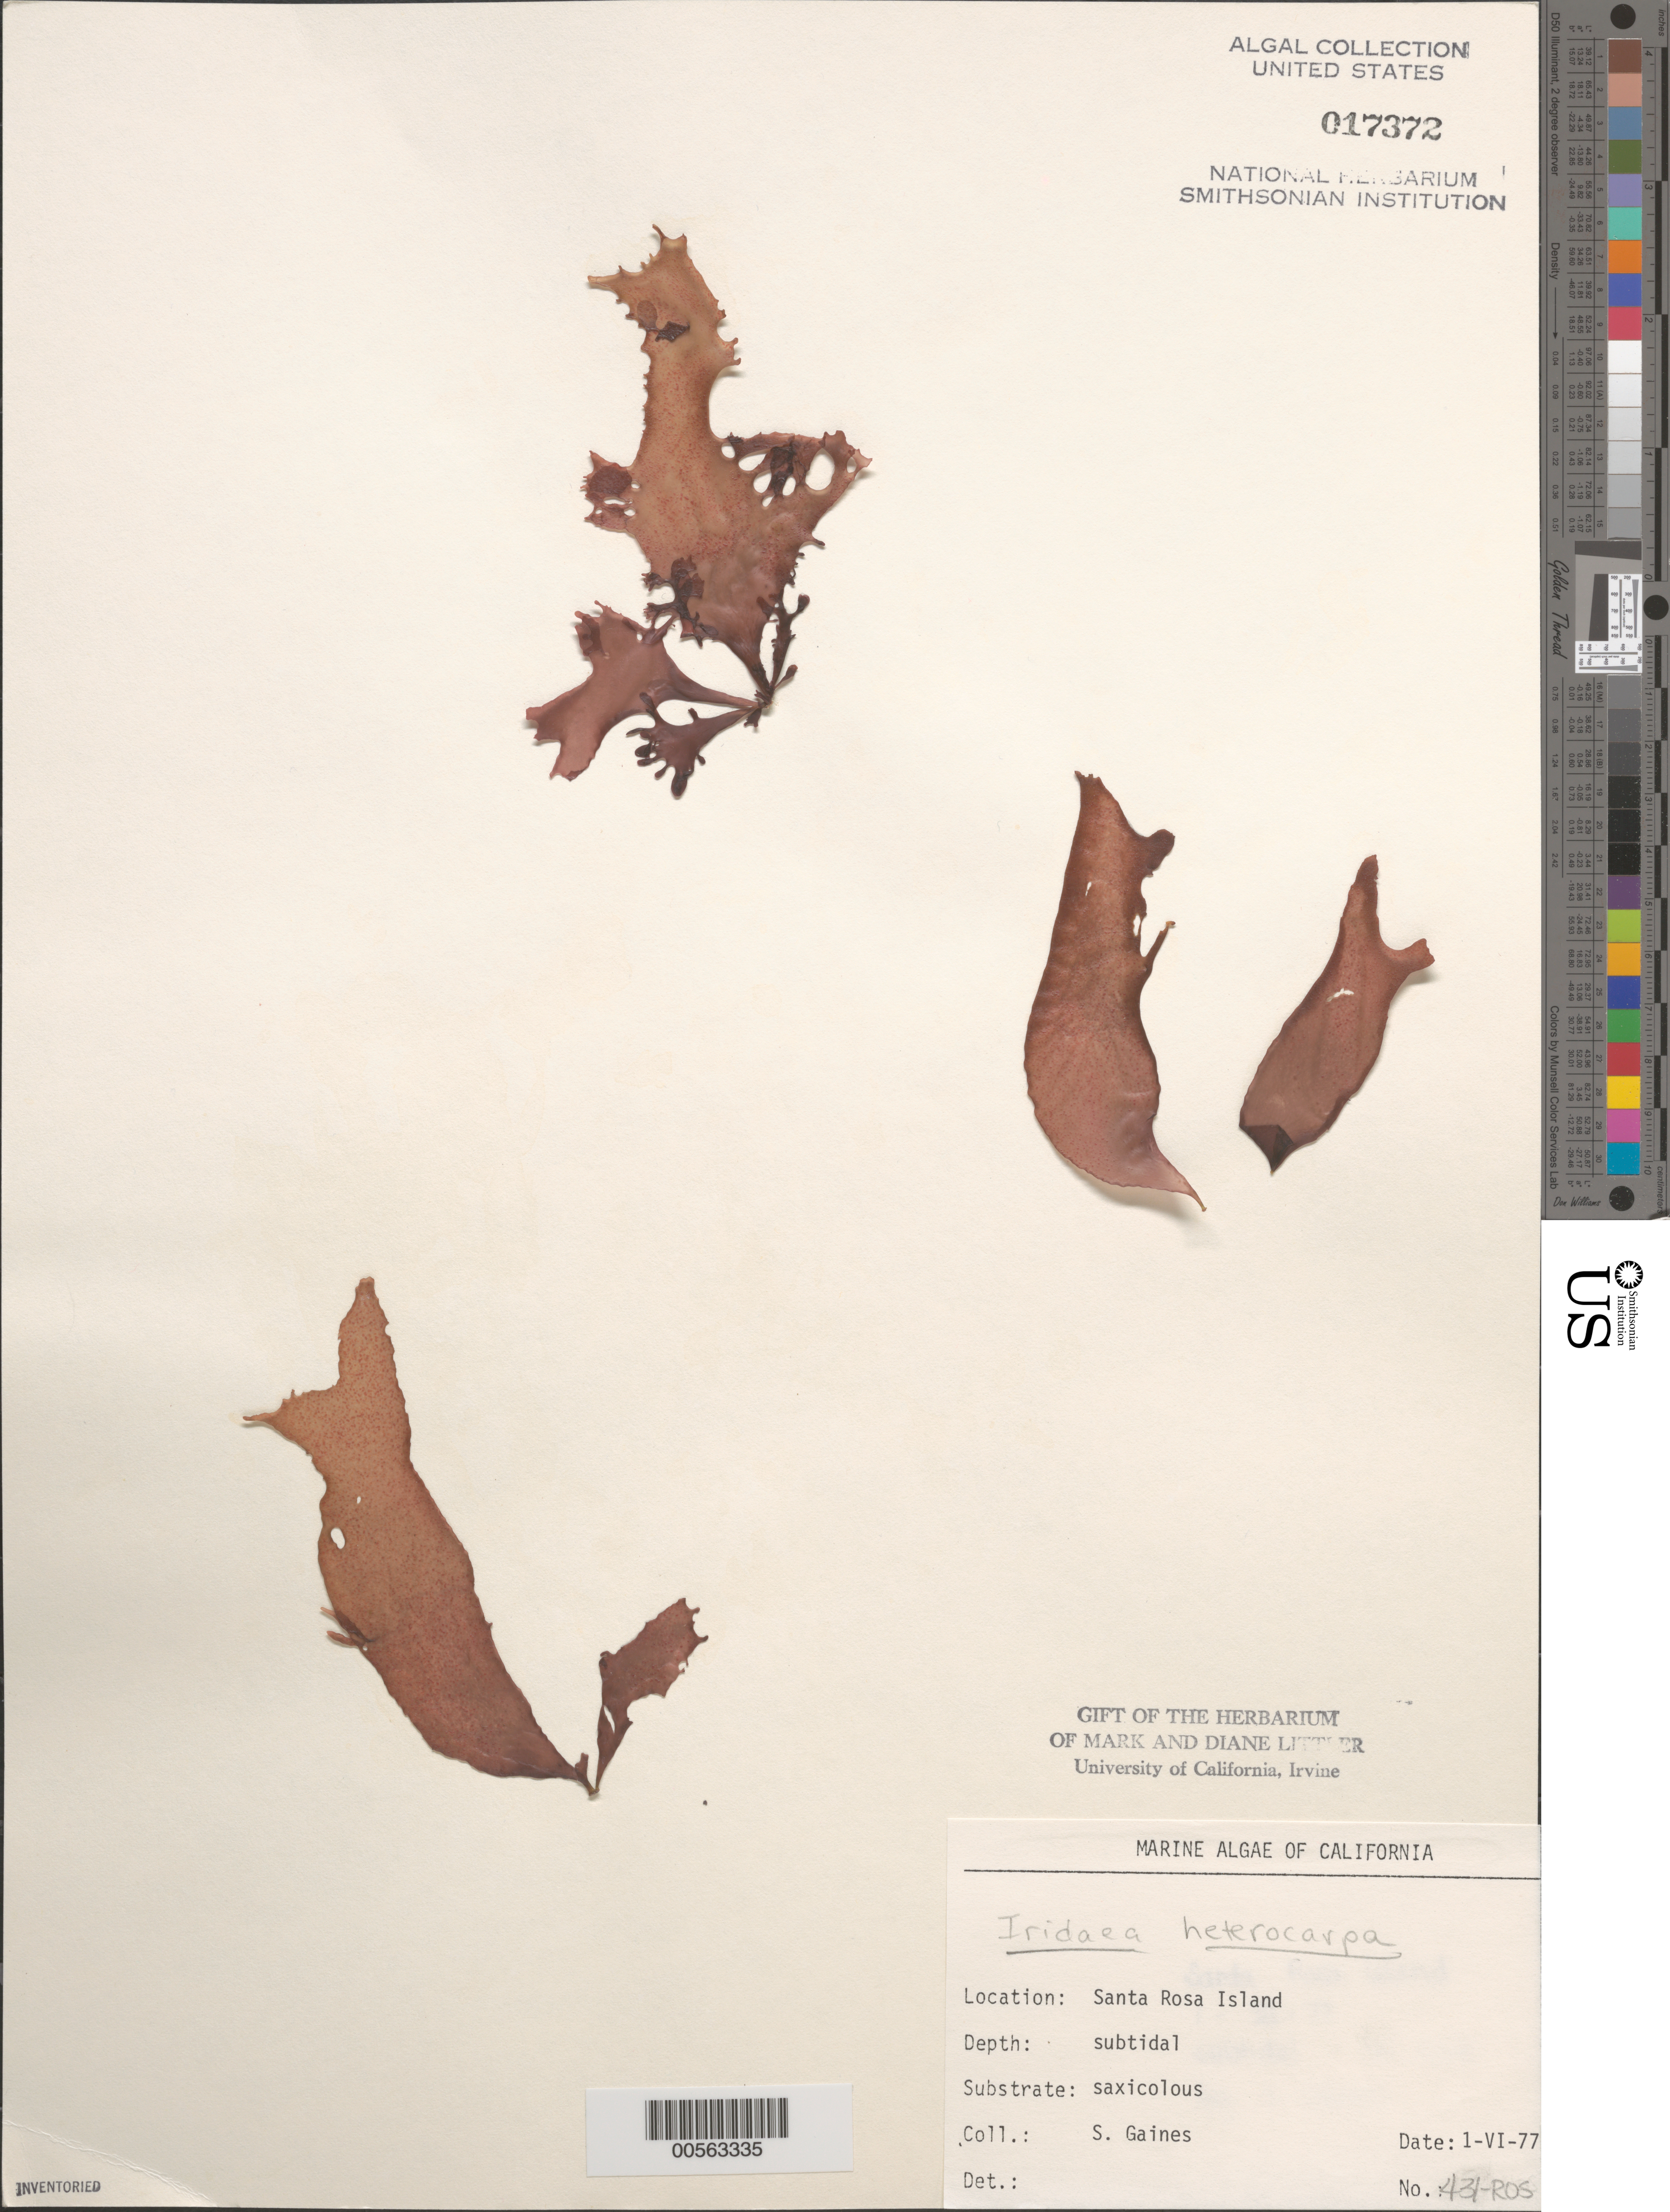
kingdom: Plantae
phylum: Rhodophyta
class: Florideophyceae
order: Gigartinales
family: Gigartinaceae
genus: Chondrus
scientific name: Chondrus crispus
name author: Stackh.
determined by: Algae name updating Project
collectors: S. Gaines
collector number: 431-ros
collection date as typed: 01 Jun 1977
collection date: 1977-06-01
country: United States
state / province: California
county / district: Santa Barbara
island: Santa Rosa Island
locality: Johnson's Lee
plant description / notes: BLM-SOCALBIGHT Rocky Intertidal Survey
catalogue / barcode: US 17372